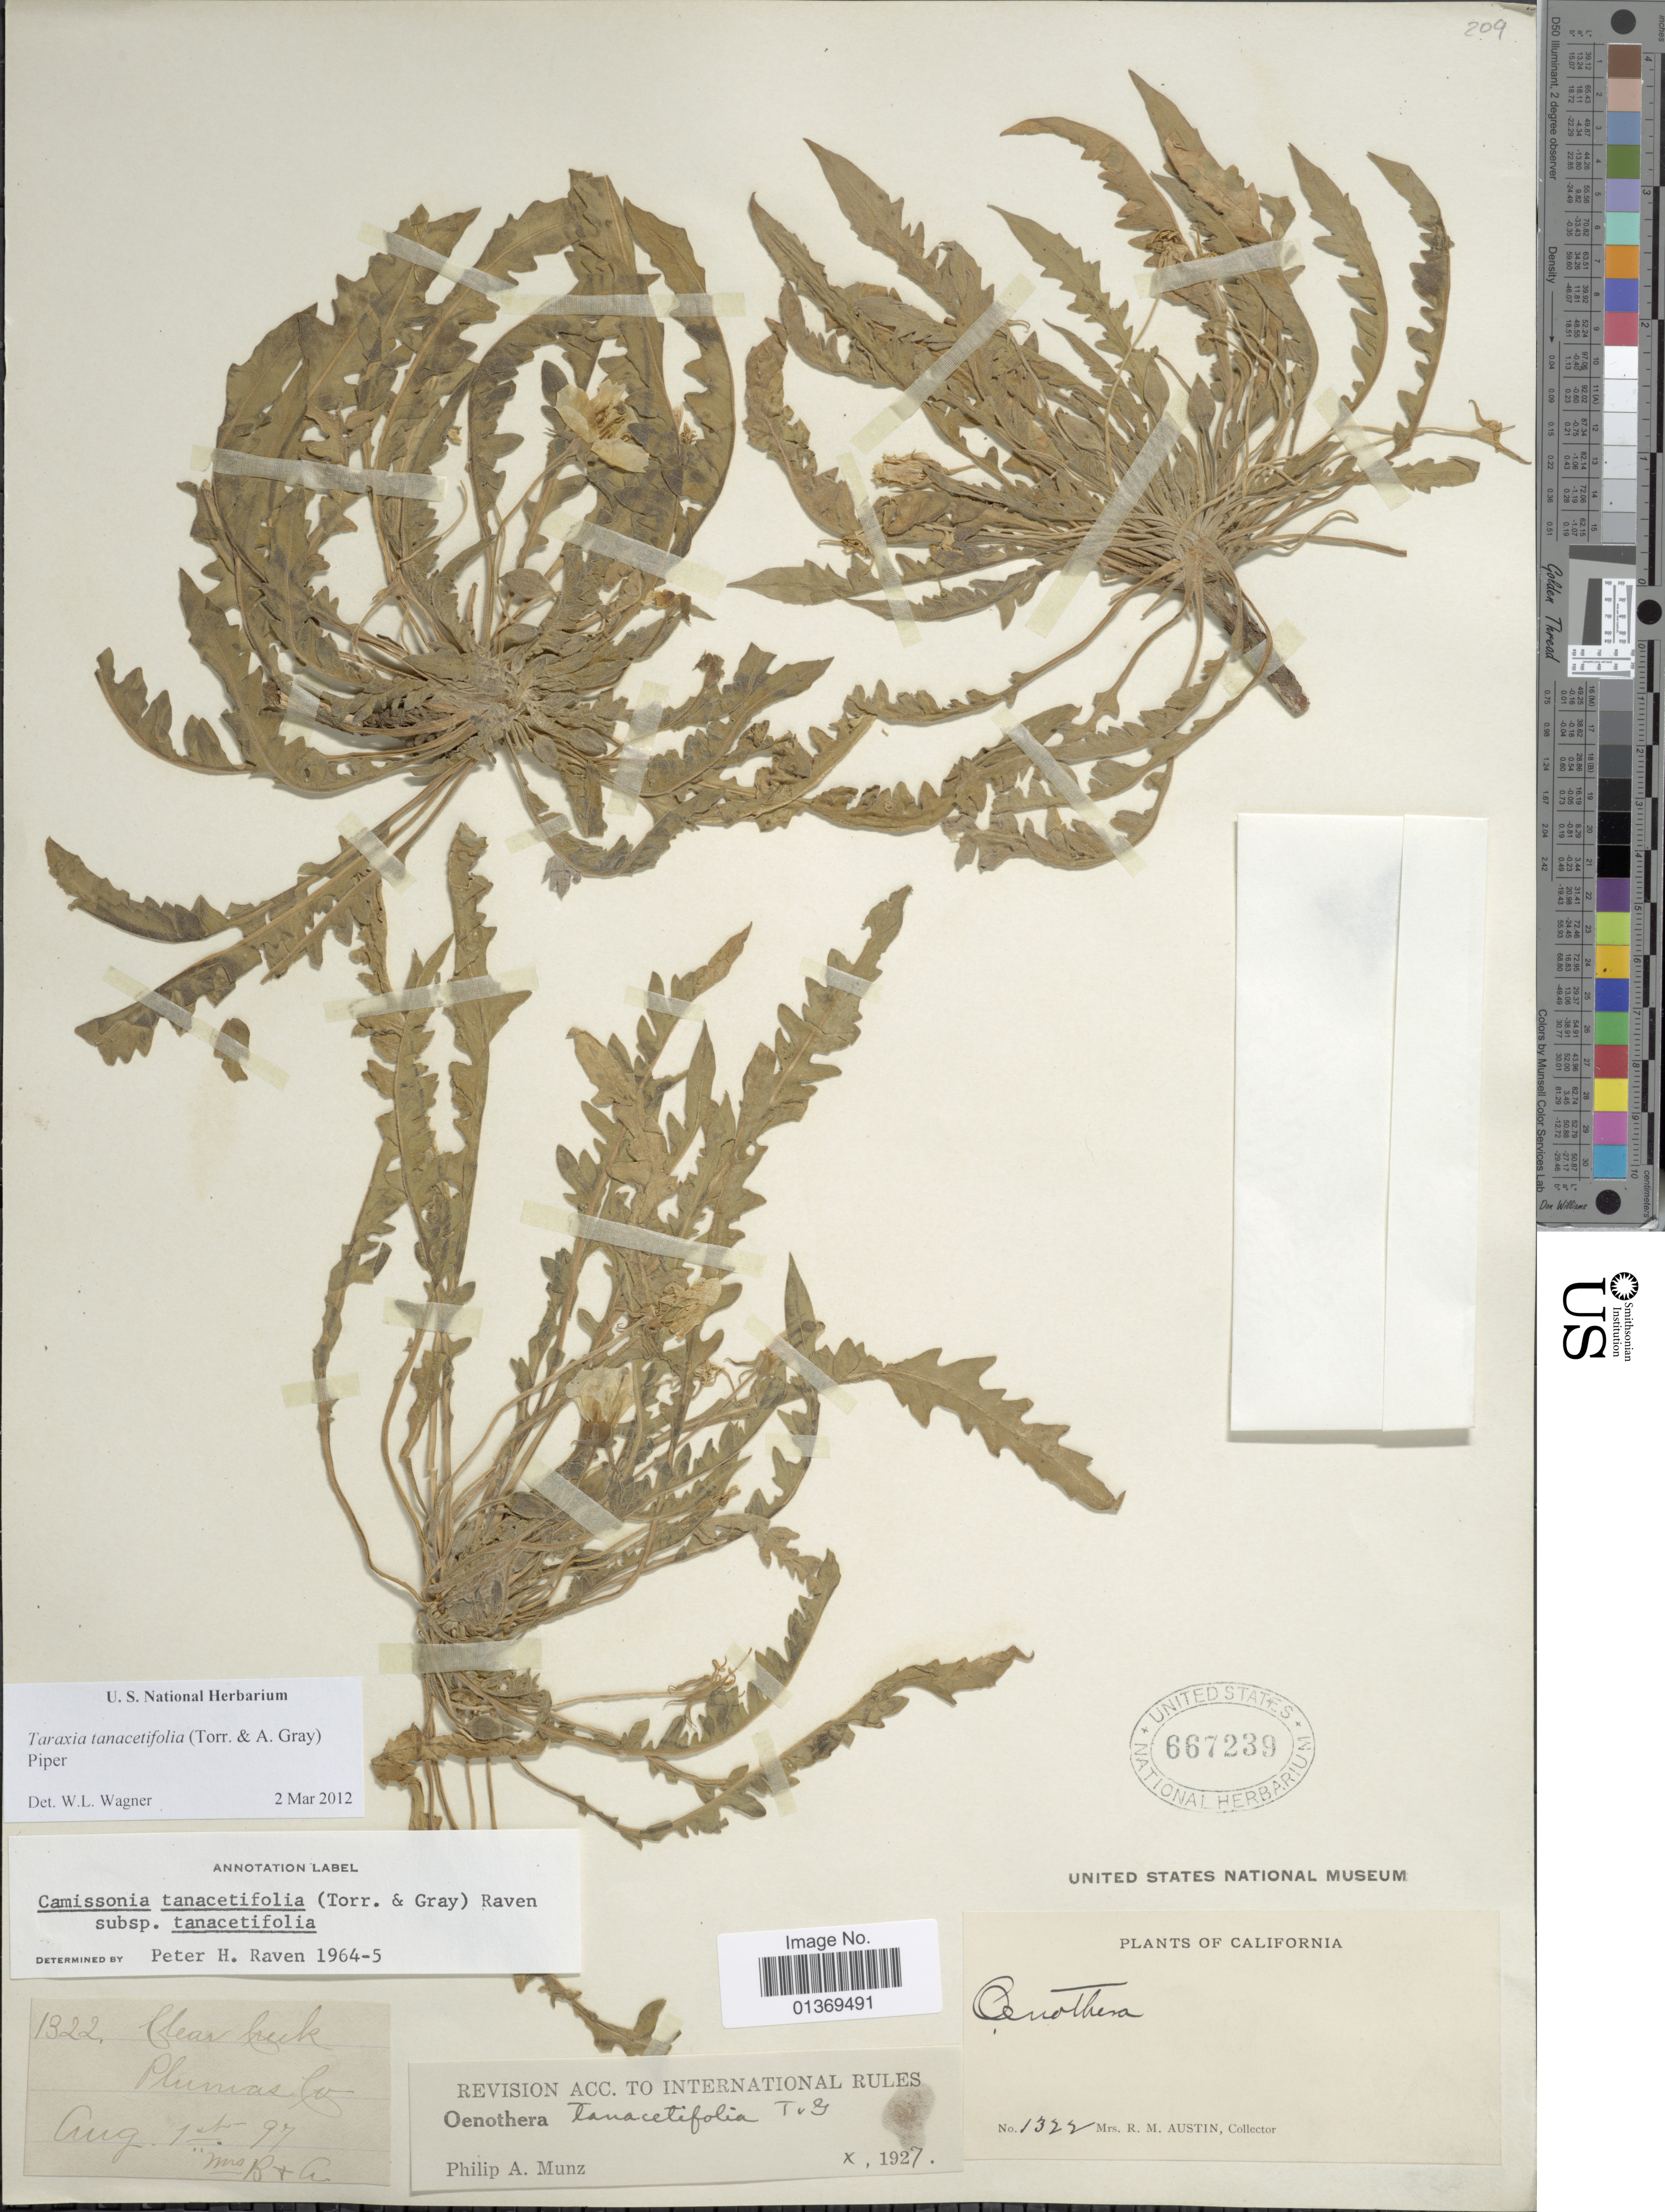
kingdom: Plantae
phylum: Tracheophyta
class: Magnoliopsida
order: Myrtales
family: Onagraceae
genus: Taraxia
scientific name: Taraxia tanacetifolia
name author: (Torr. & A. Gray) Piper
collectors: R. Austin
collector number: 1322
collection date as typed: Transcribed d/m/y: 1/8/97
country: United States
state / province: California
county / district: Plumas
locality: Clear Creek, Plumas Co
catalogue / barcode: US 667239